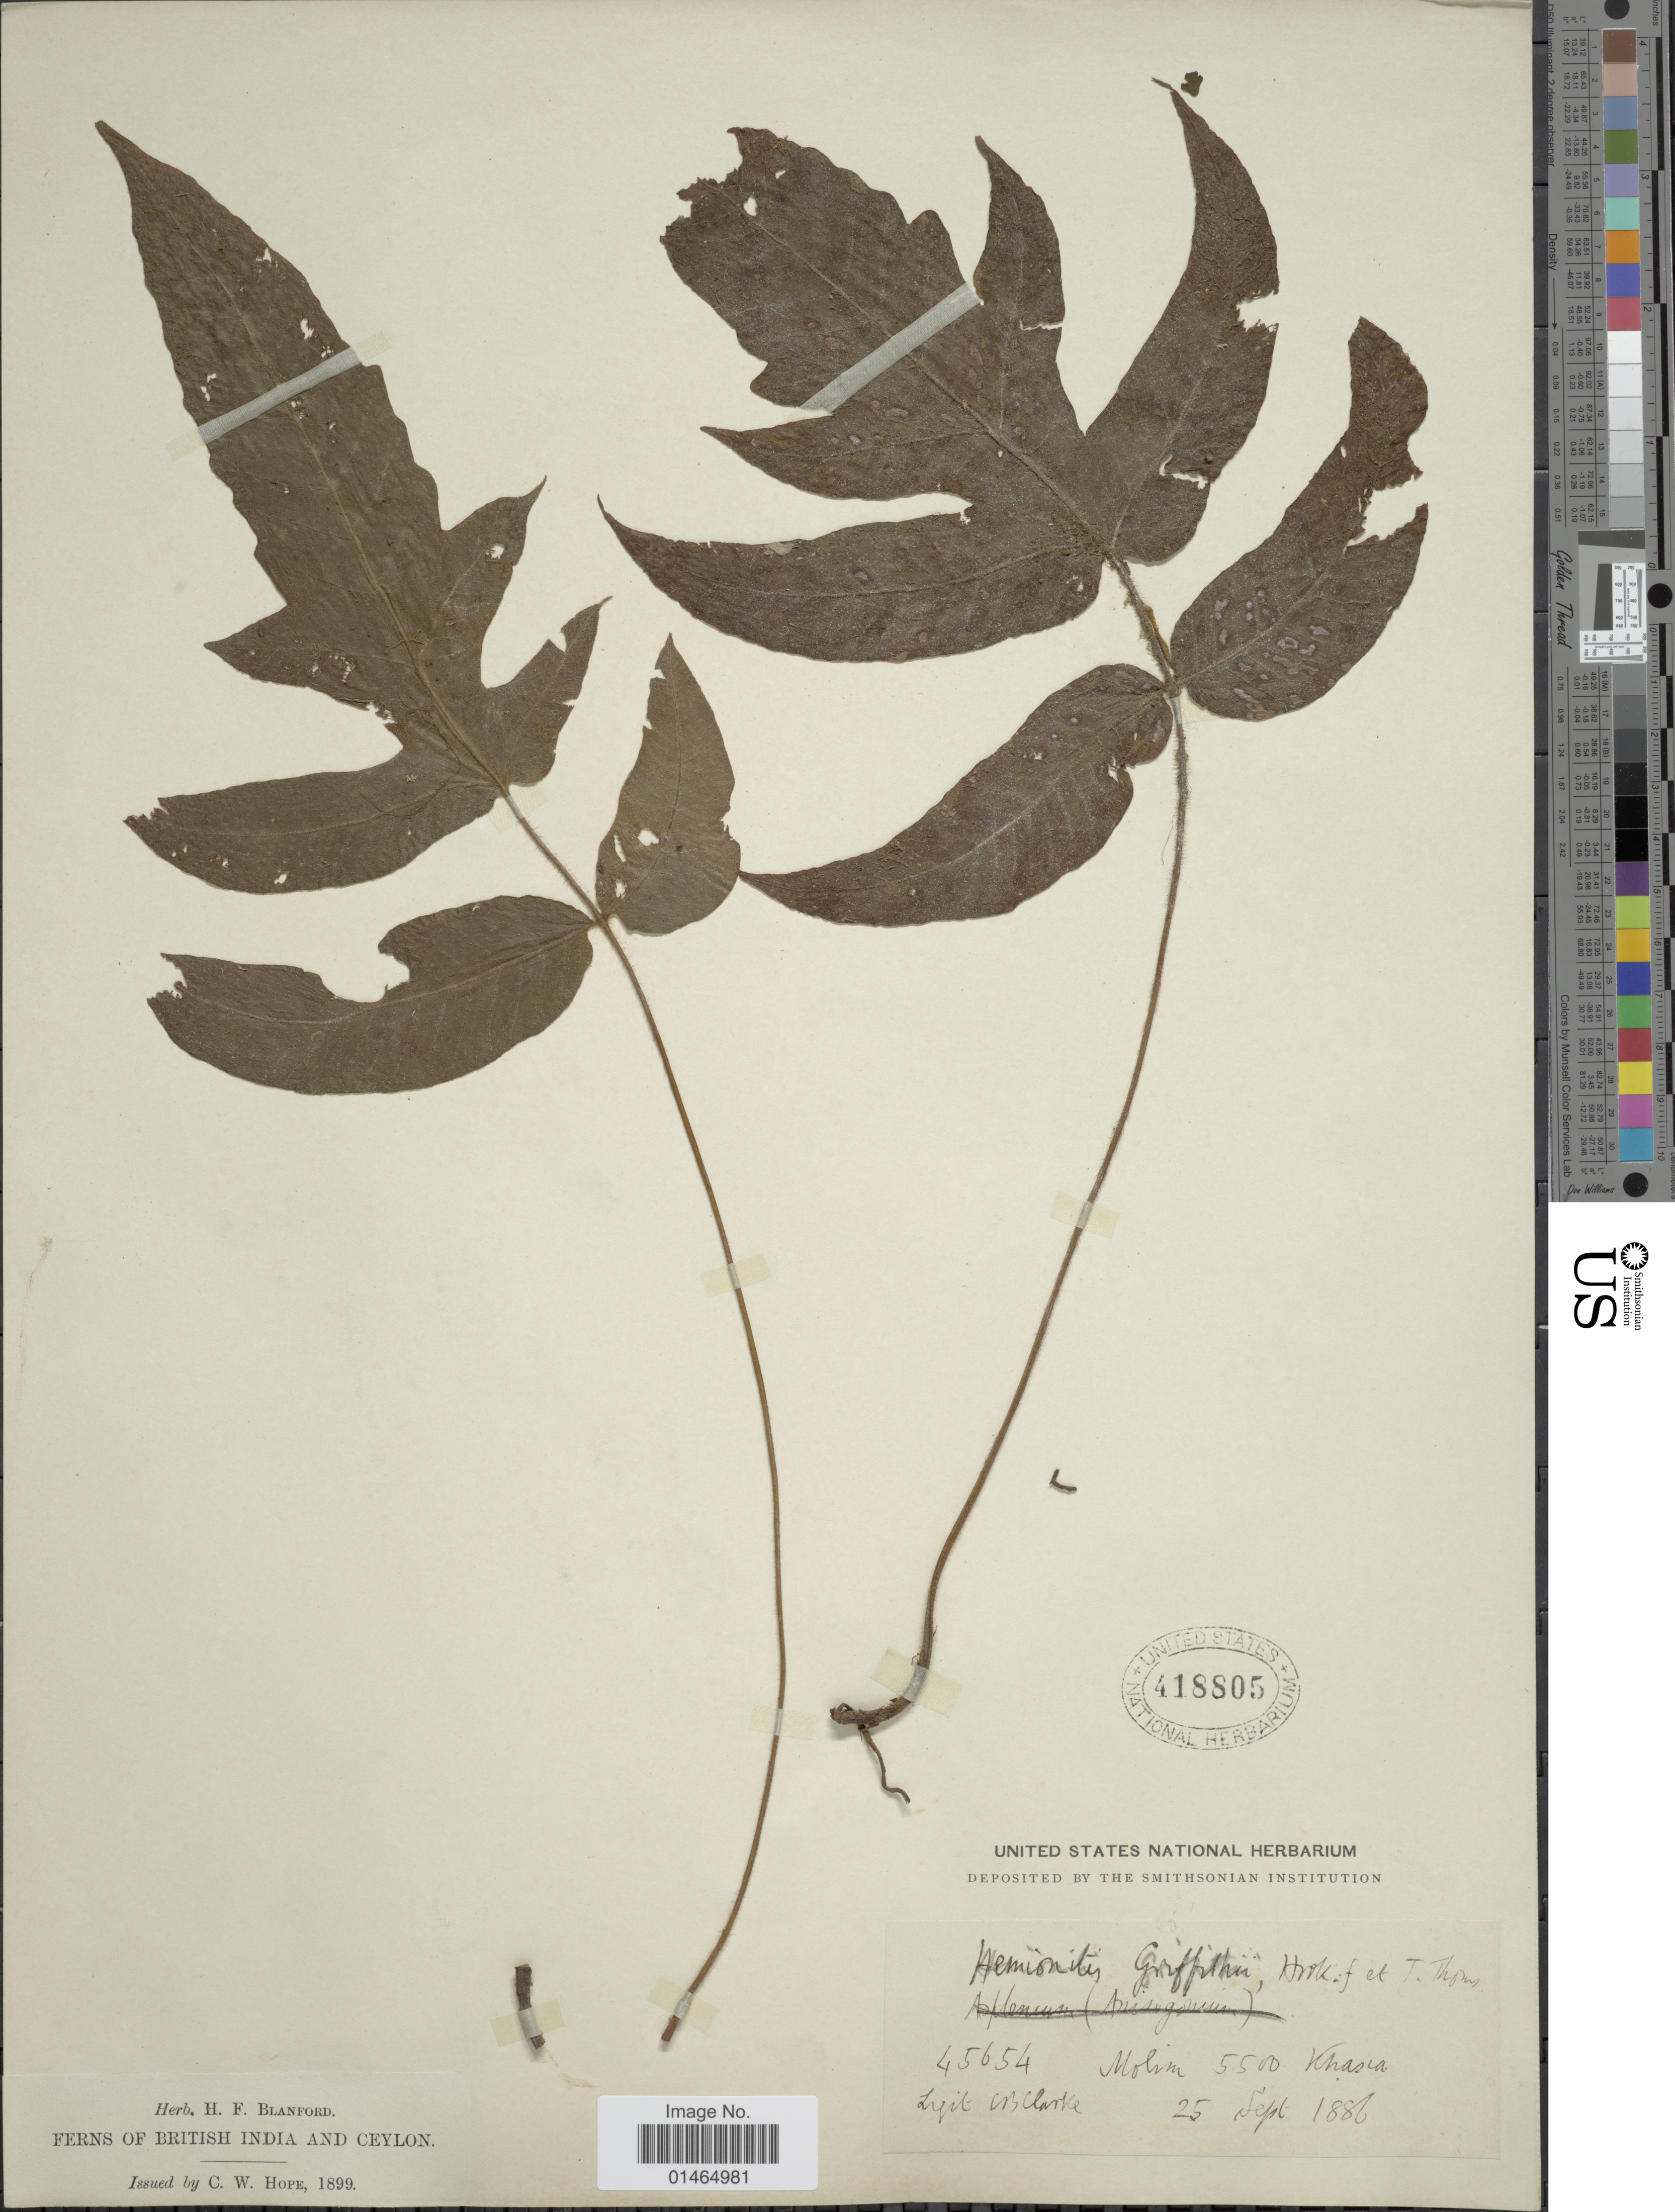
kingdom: Plantae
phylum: Tracheophyta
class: Polypodiopsida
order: Polypodiales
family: Dennstaedtiaceae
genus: Dennstaedtia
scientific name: Dennstaedtia griffithii comb. ined.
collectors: C. B. Clarke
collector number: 45654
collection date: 1886-09-25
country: India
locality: Molim Khasia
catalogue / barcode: US 418805